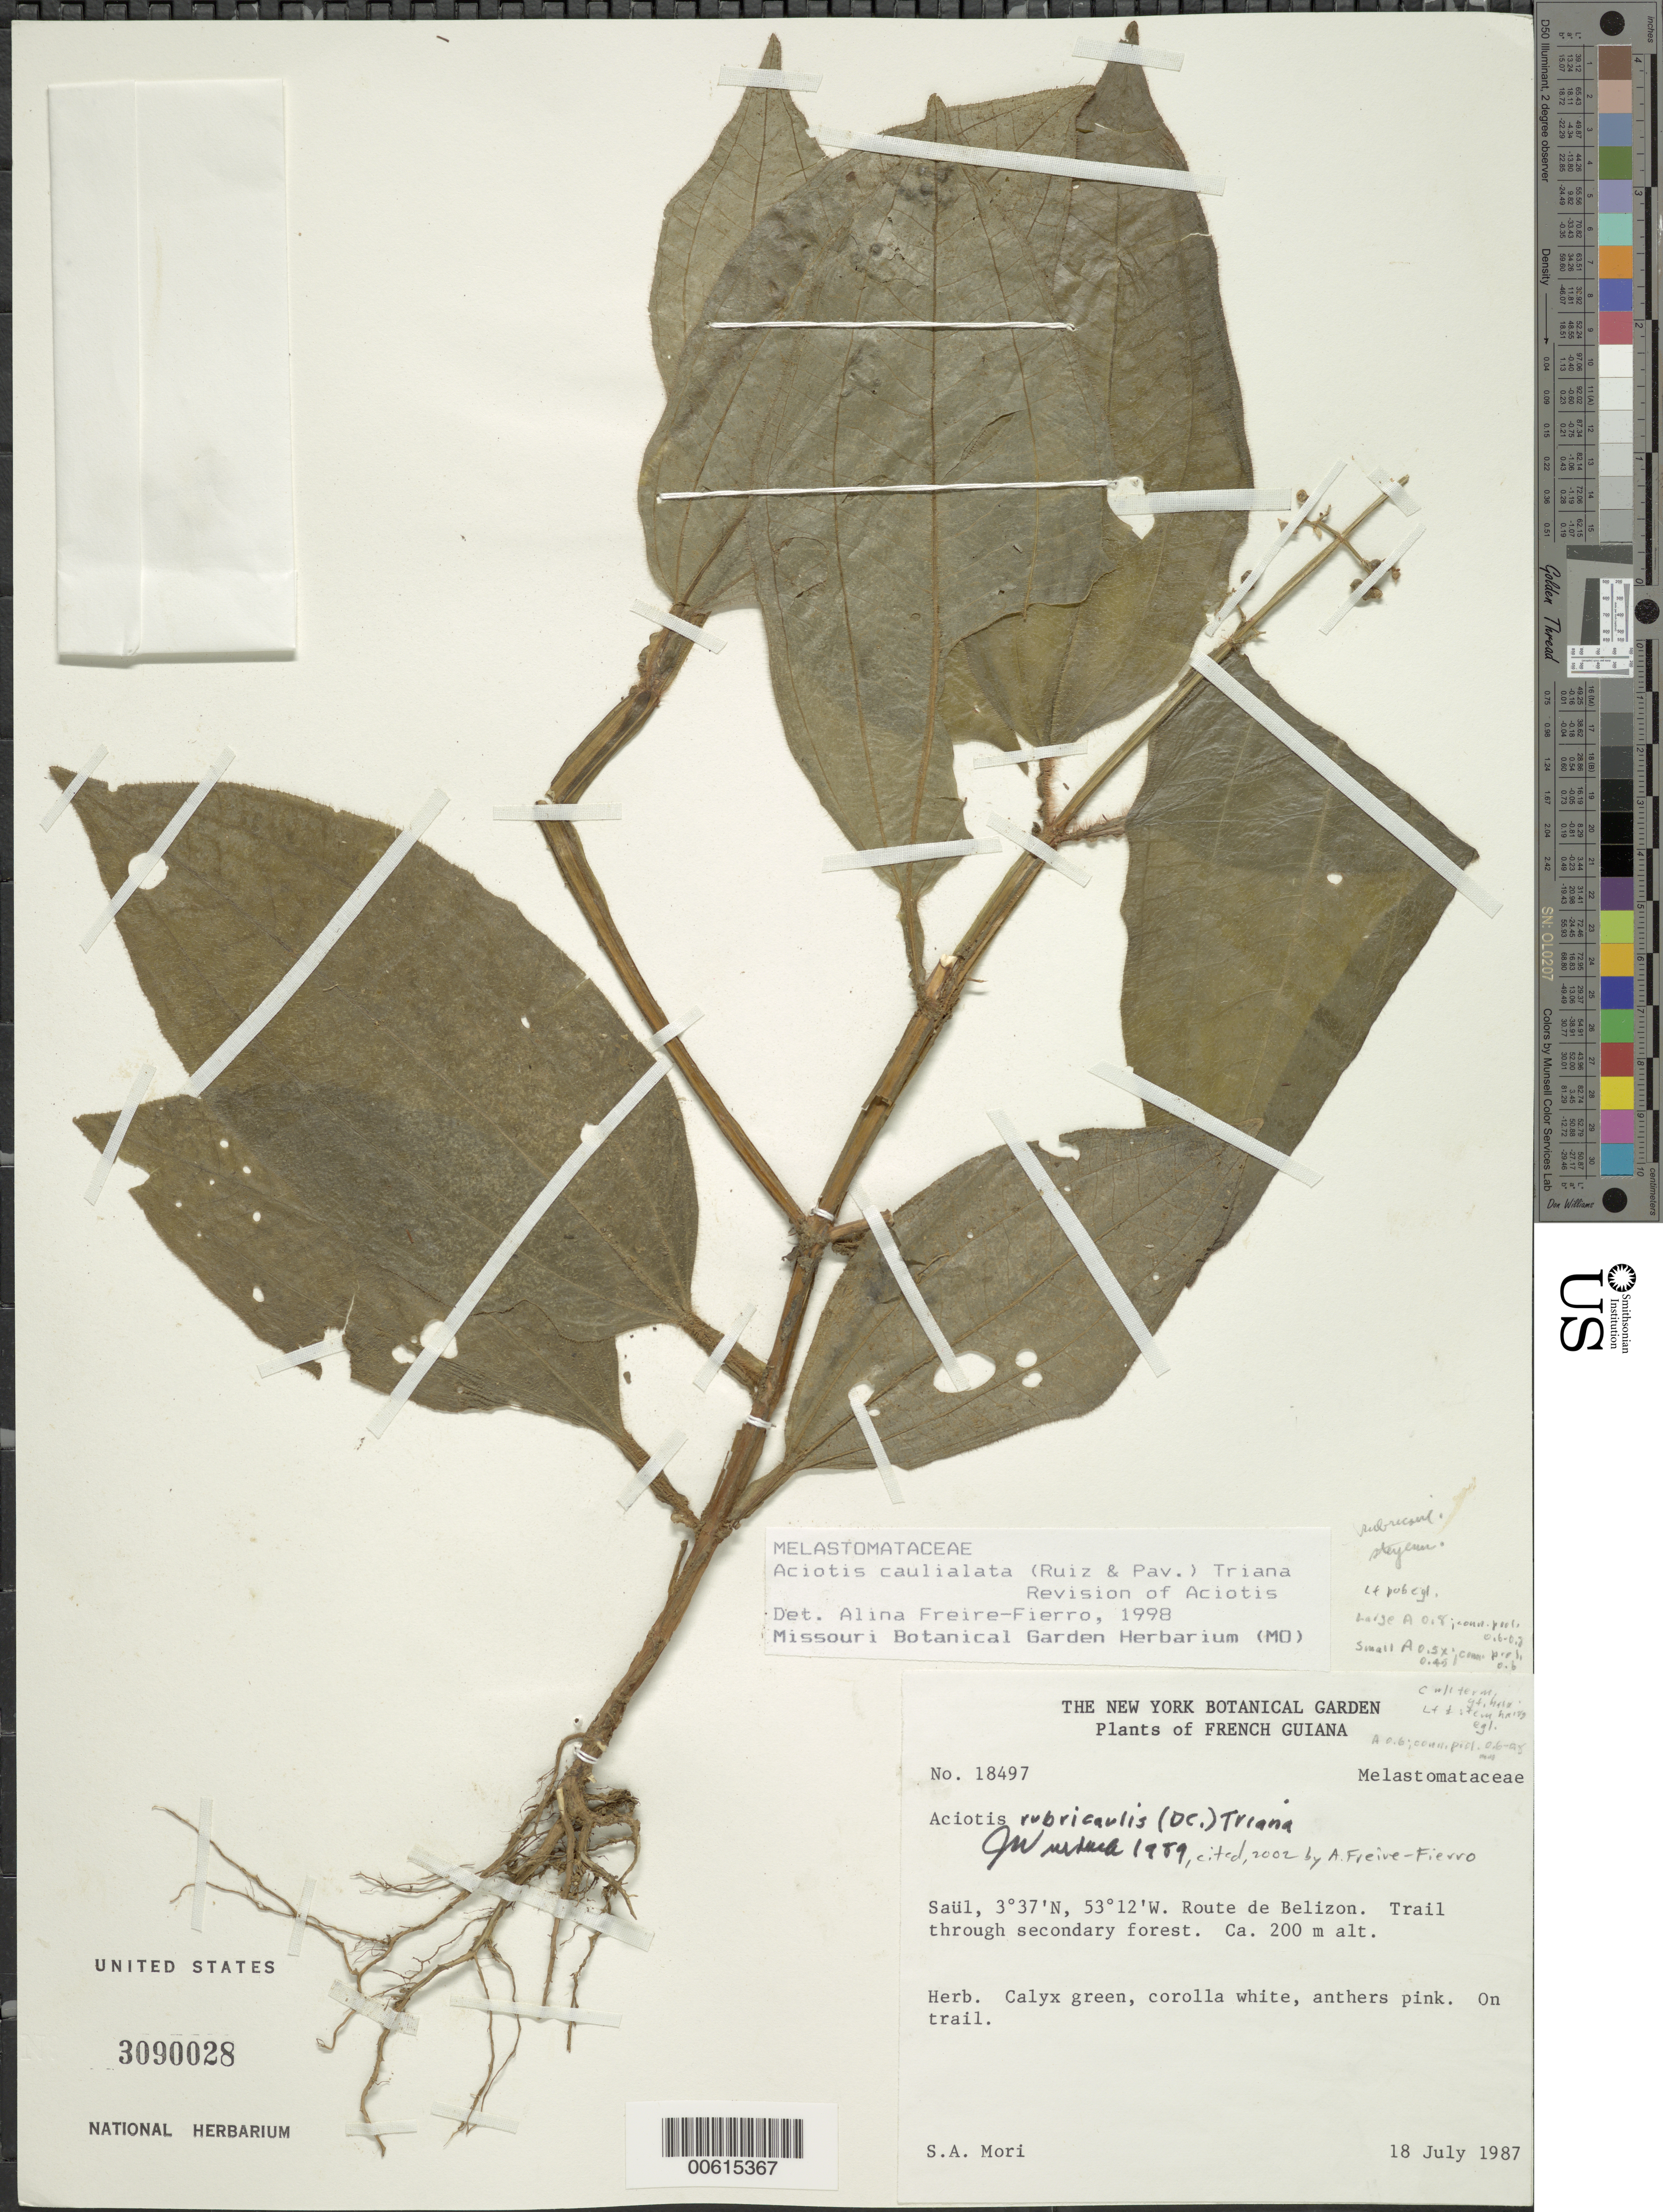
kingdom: Plantae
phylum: Tracheophyta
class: Magnoliopsida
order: Myrtales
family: Melastomataceae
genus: Aciotis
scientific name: Aciotis rubricaulis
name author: (Mart. ex DC.) Triana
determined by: Nunes da Silva, Diego, (RB), Jardim Botanico do Rio de Janeiro - Herbario (BRAZIL)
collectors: S. Mori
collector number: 18497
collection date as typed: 18-Jul-87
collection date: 1987-07-18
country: French Guiana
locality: Saül, Route de Bélizon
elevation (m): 200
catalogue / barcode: US 3090028